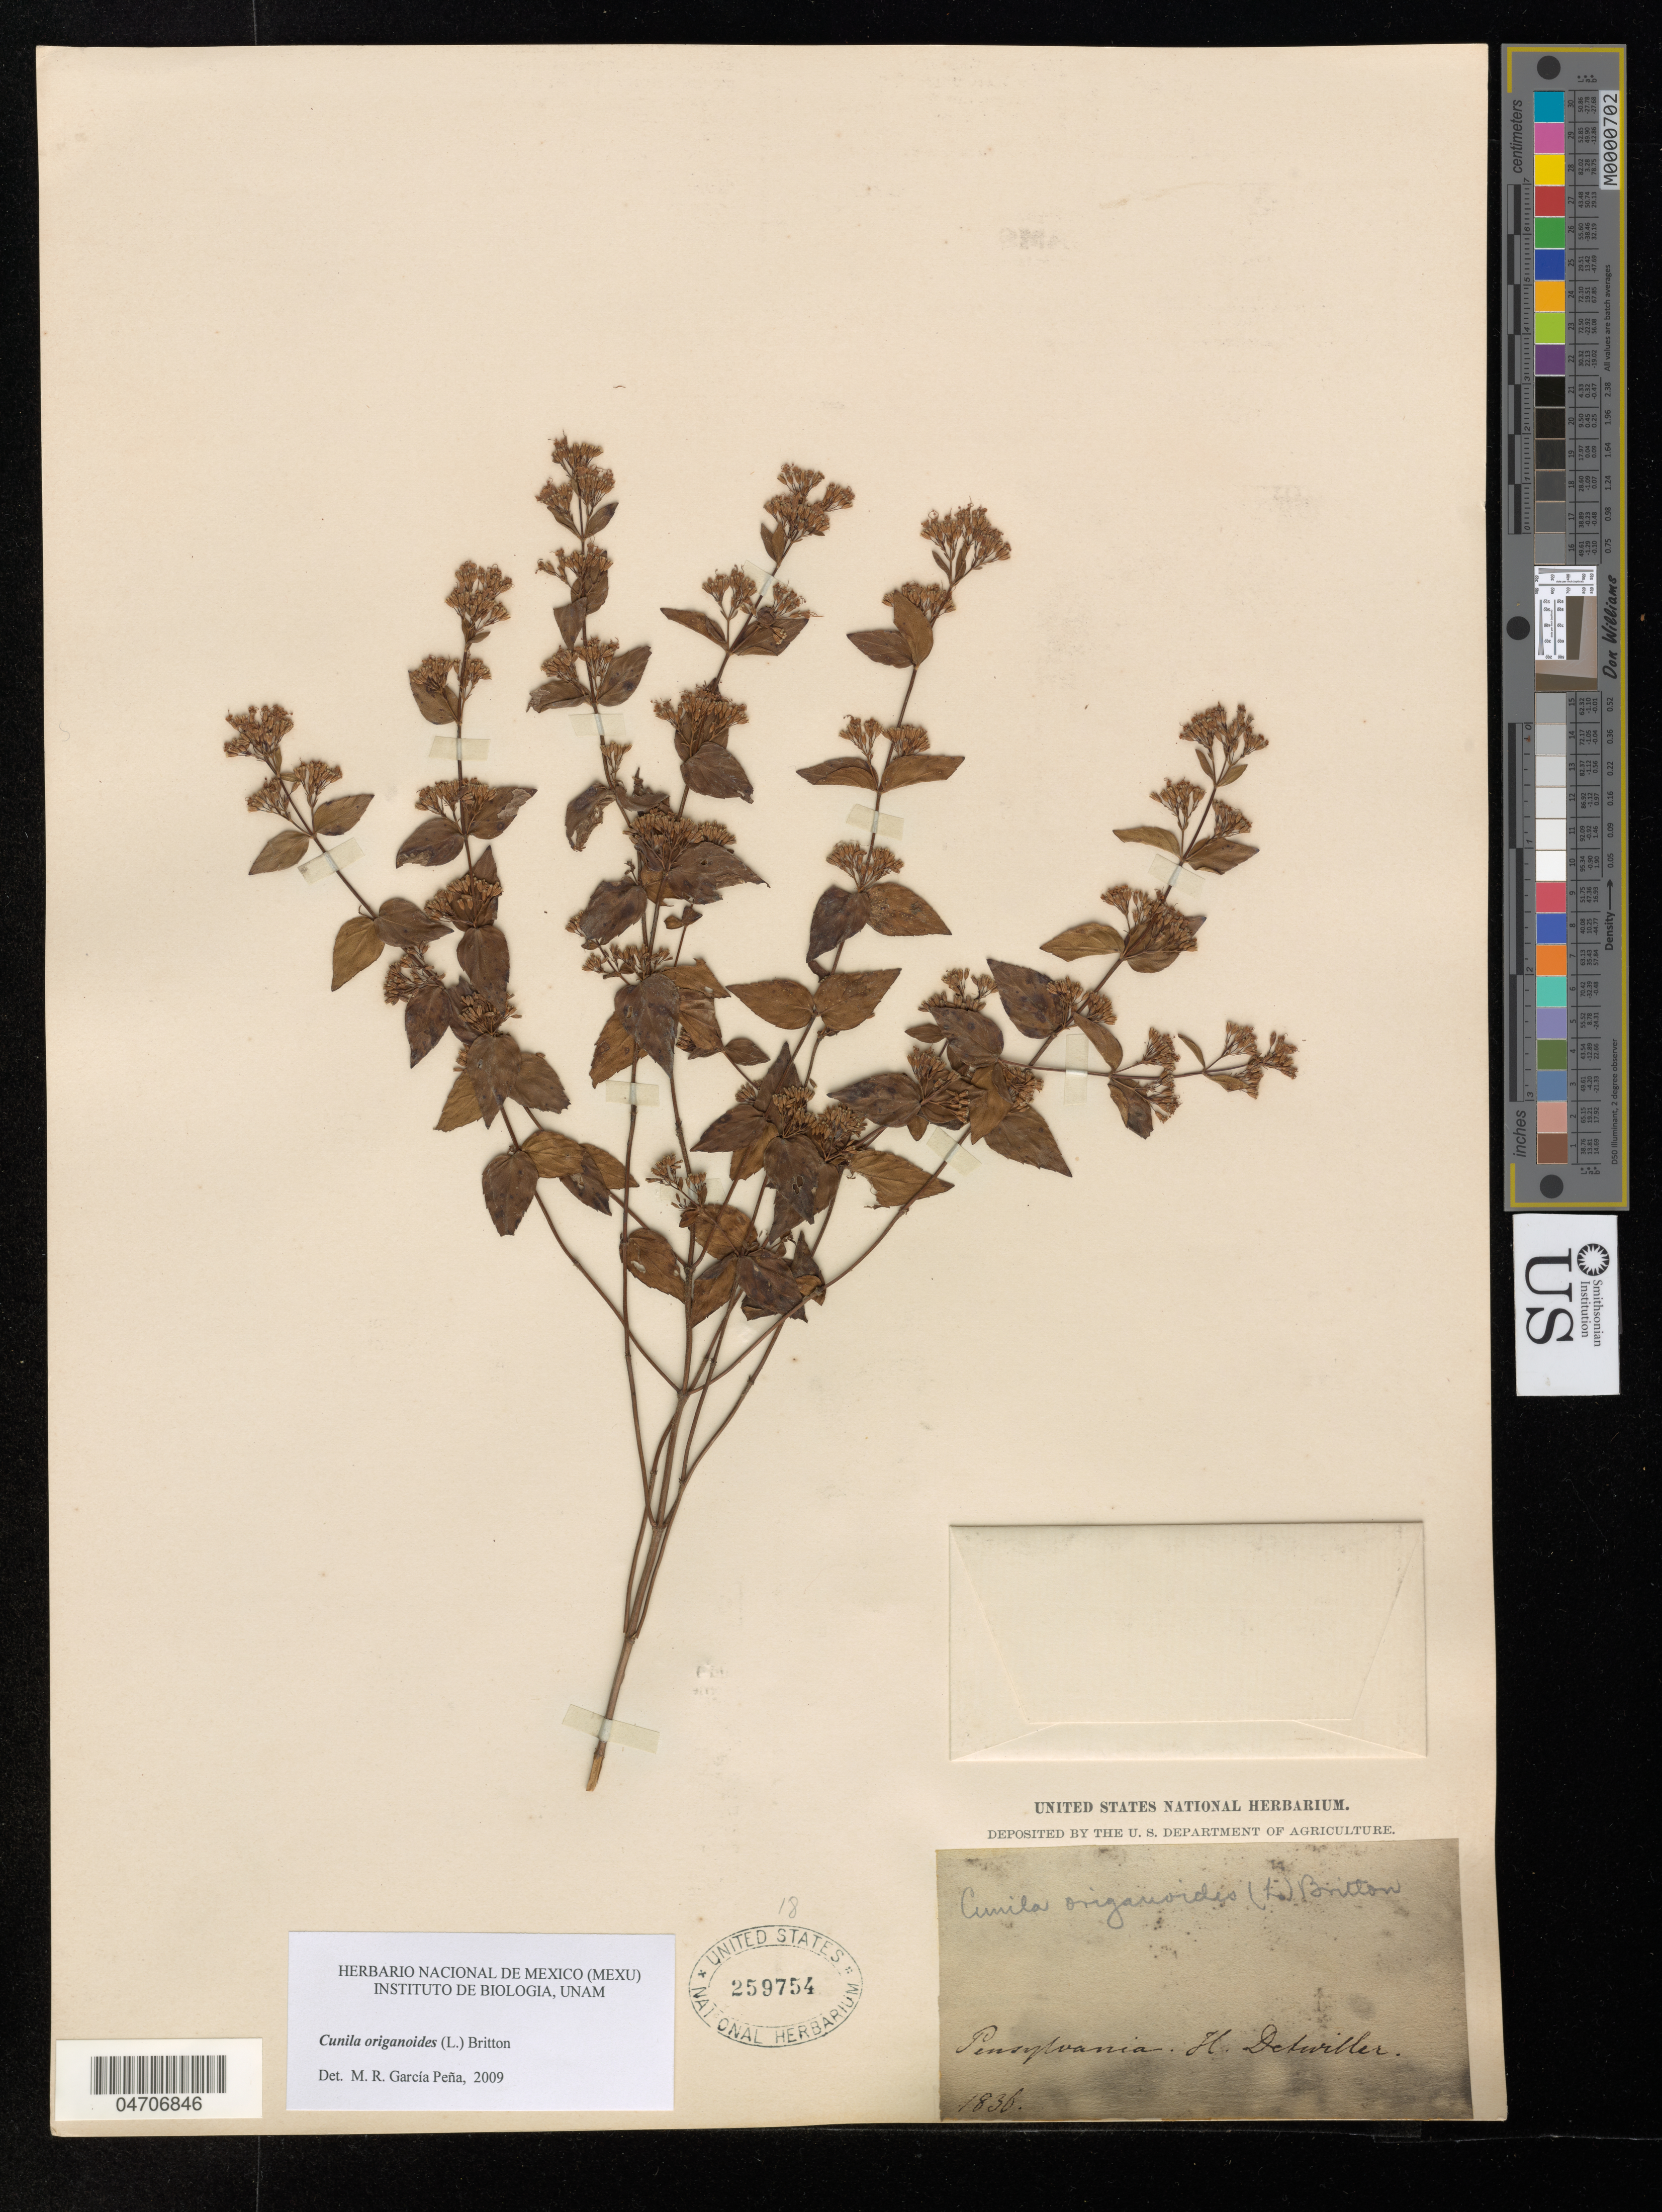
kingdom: Plantae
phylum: Tracheophyta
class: Magnoliopsida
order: Lamiales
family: Lamiaceae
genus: Cunila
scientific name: Cunila origanoides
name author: (L.) Britton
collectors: H. Detwiller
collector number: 18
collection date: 1836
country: United States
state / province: Pennsylvania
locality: Pensylvania.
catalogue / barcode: US 259754